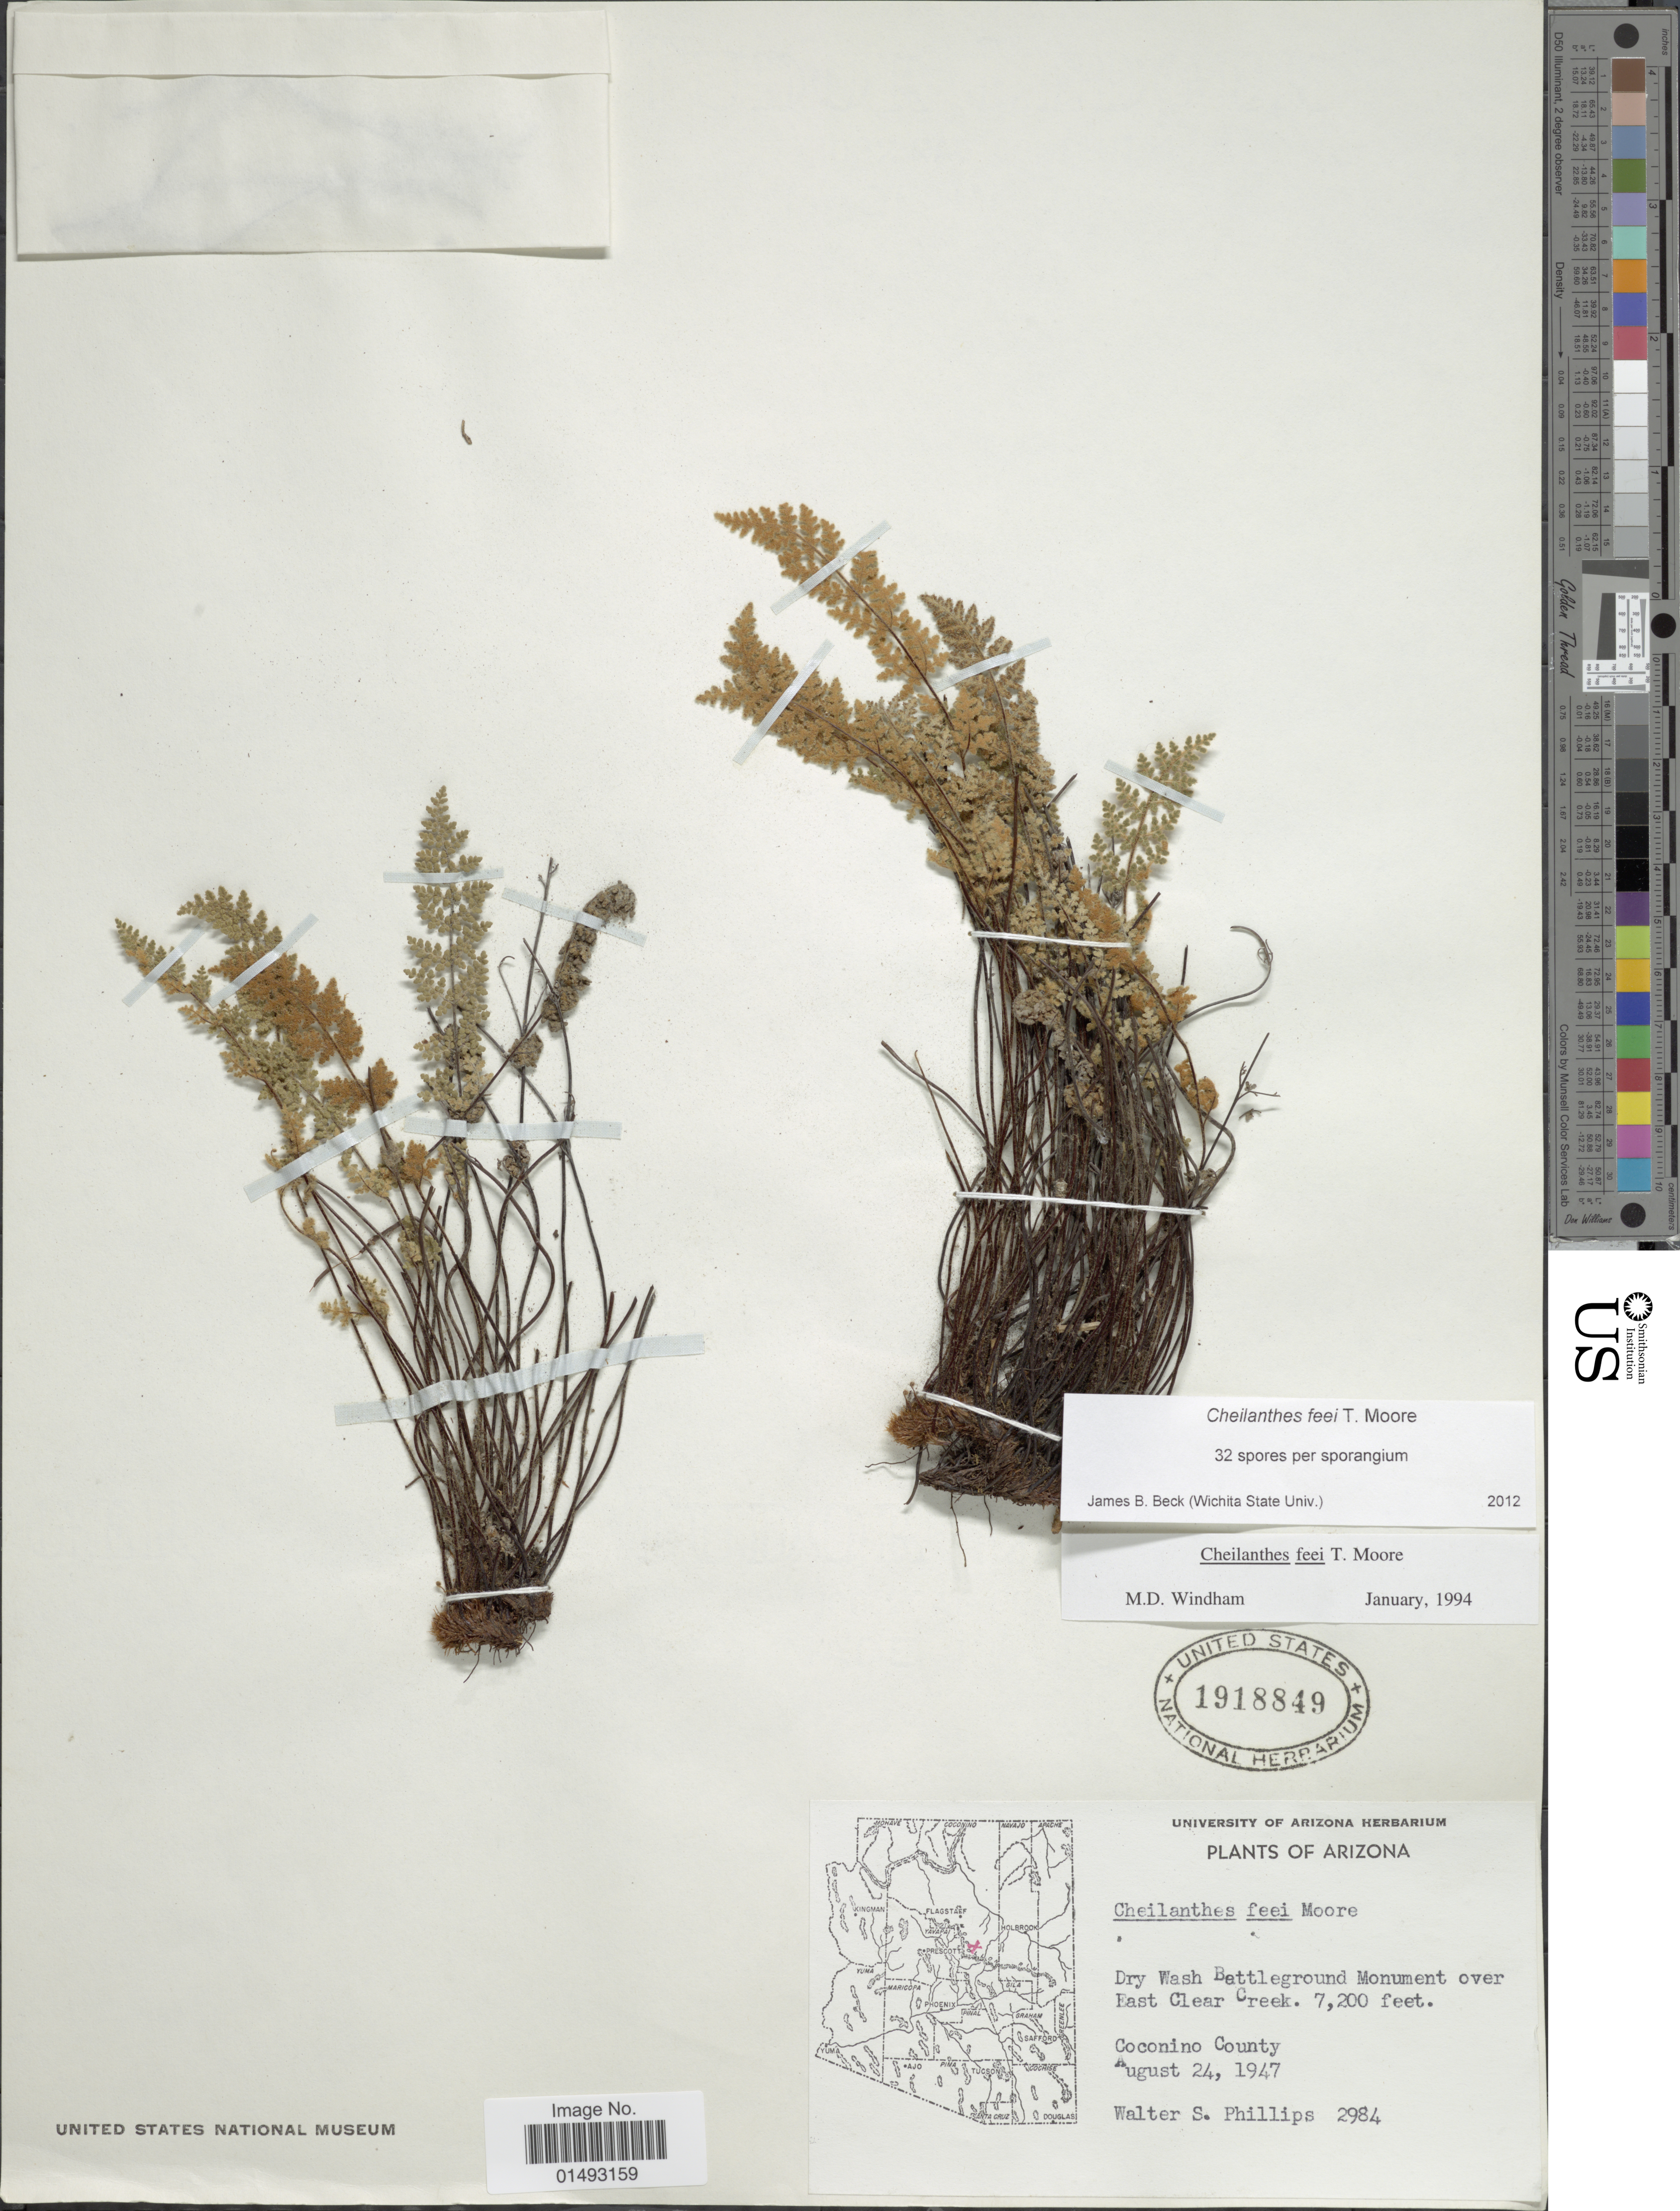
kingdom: Plantae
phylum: Tracheophyta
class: Polypodiopsida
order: Polypodiales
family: Pteridaceae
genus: Myriopteris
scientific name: Myriopteris gracilis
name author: Fée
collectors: W. S. Phillips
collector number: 2984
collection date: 1947-08-24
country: United States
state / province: Arizona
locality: Dry Wash Battleground Monument over East Clear Creek, Coconino County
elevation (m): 2195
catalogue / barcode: US 1918849